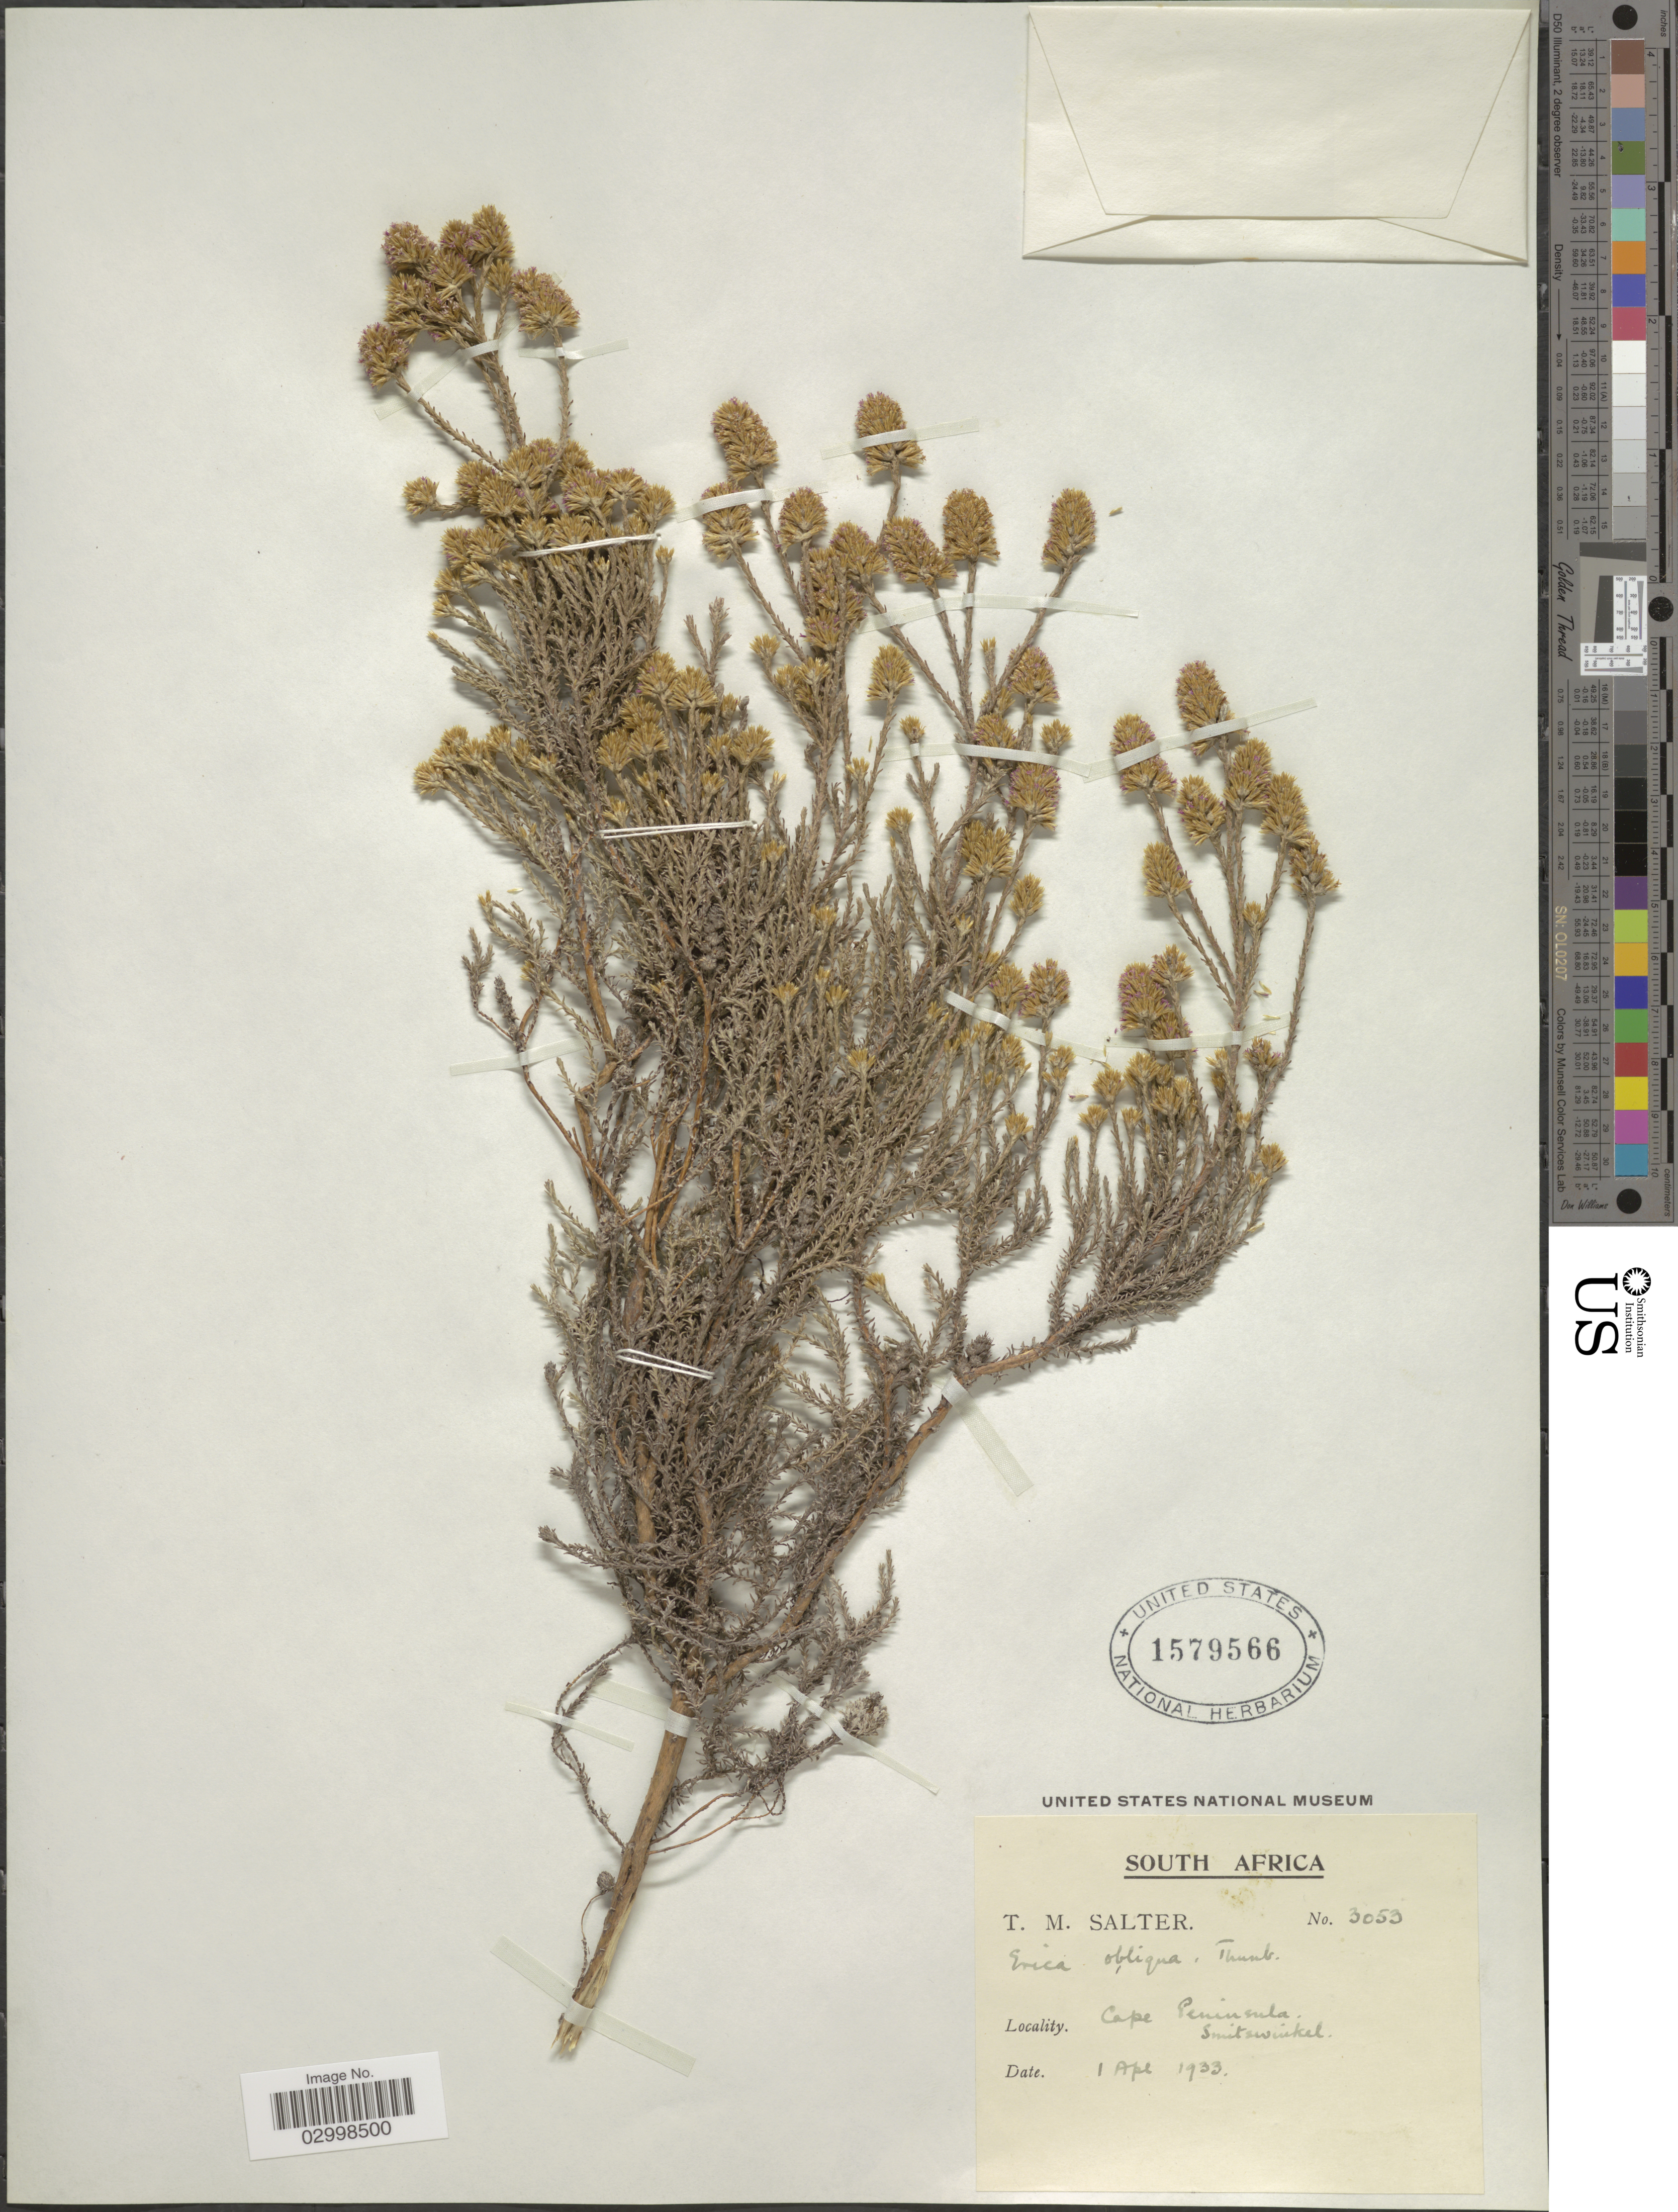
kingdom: Plantae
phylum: Tracheophyta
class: Magnoliopsida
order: Ericales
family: Ericaceae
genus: Erica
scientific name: Erica obliqua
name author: Aiton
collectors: T. Salter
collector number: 3053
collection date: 1933-04-01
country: South Africa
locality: Cape Peninsula, Smitswinkel.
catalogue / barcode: US 1579566